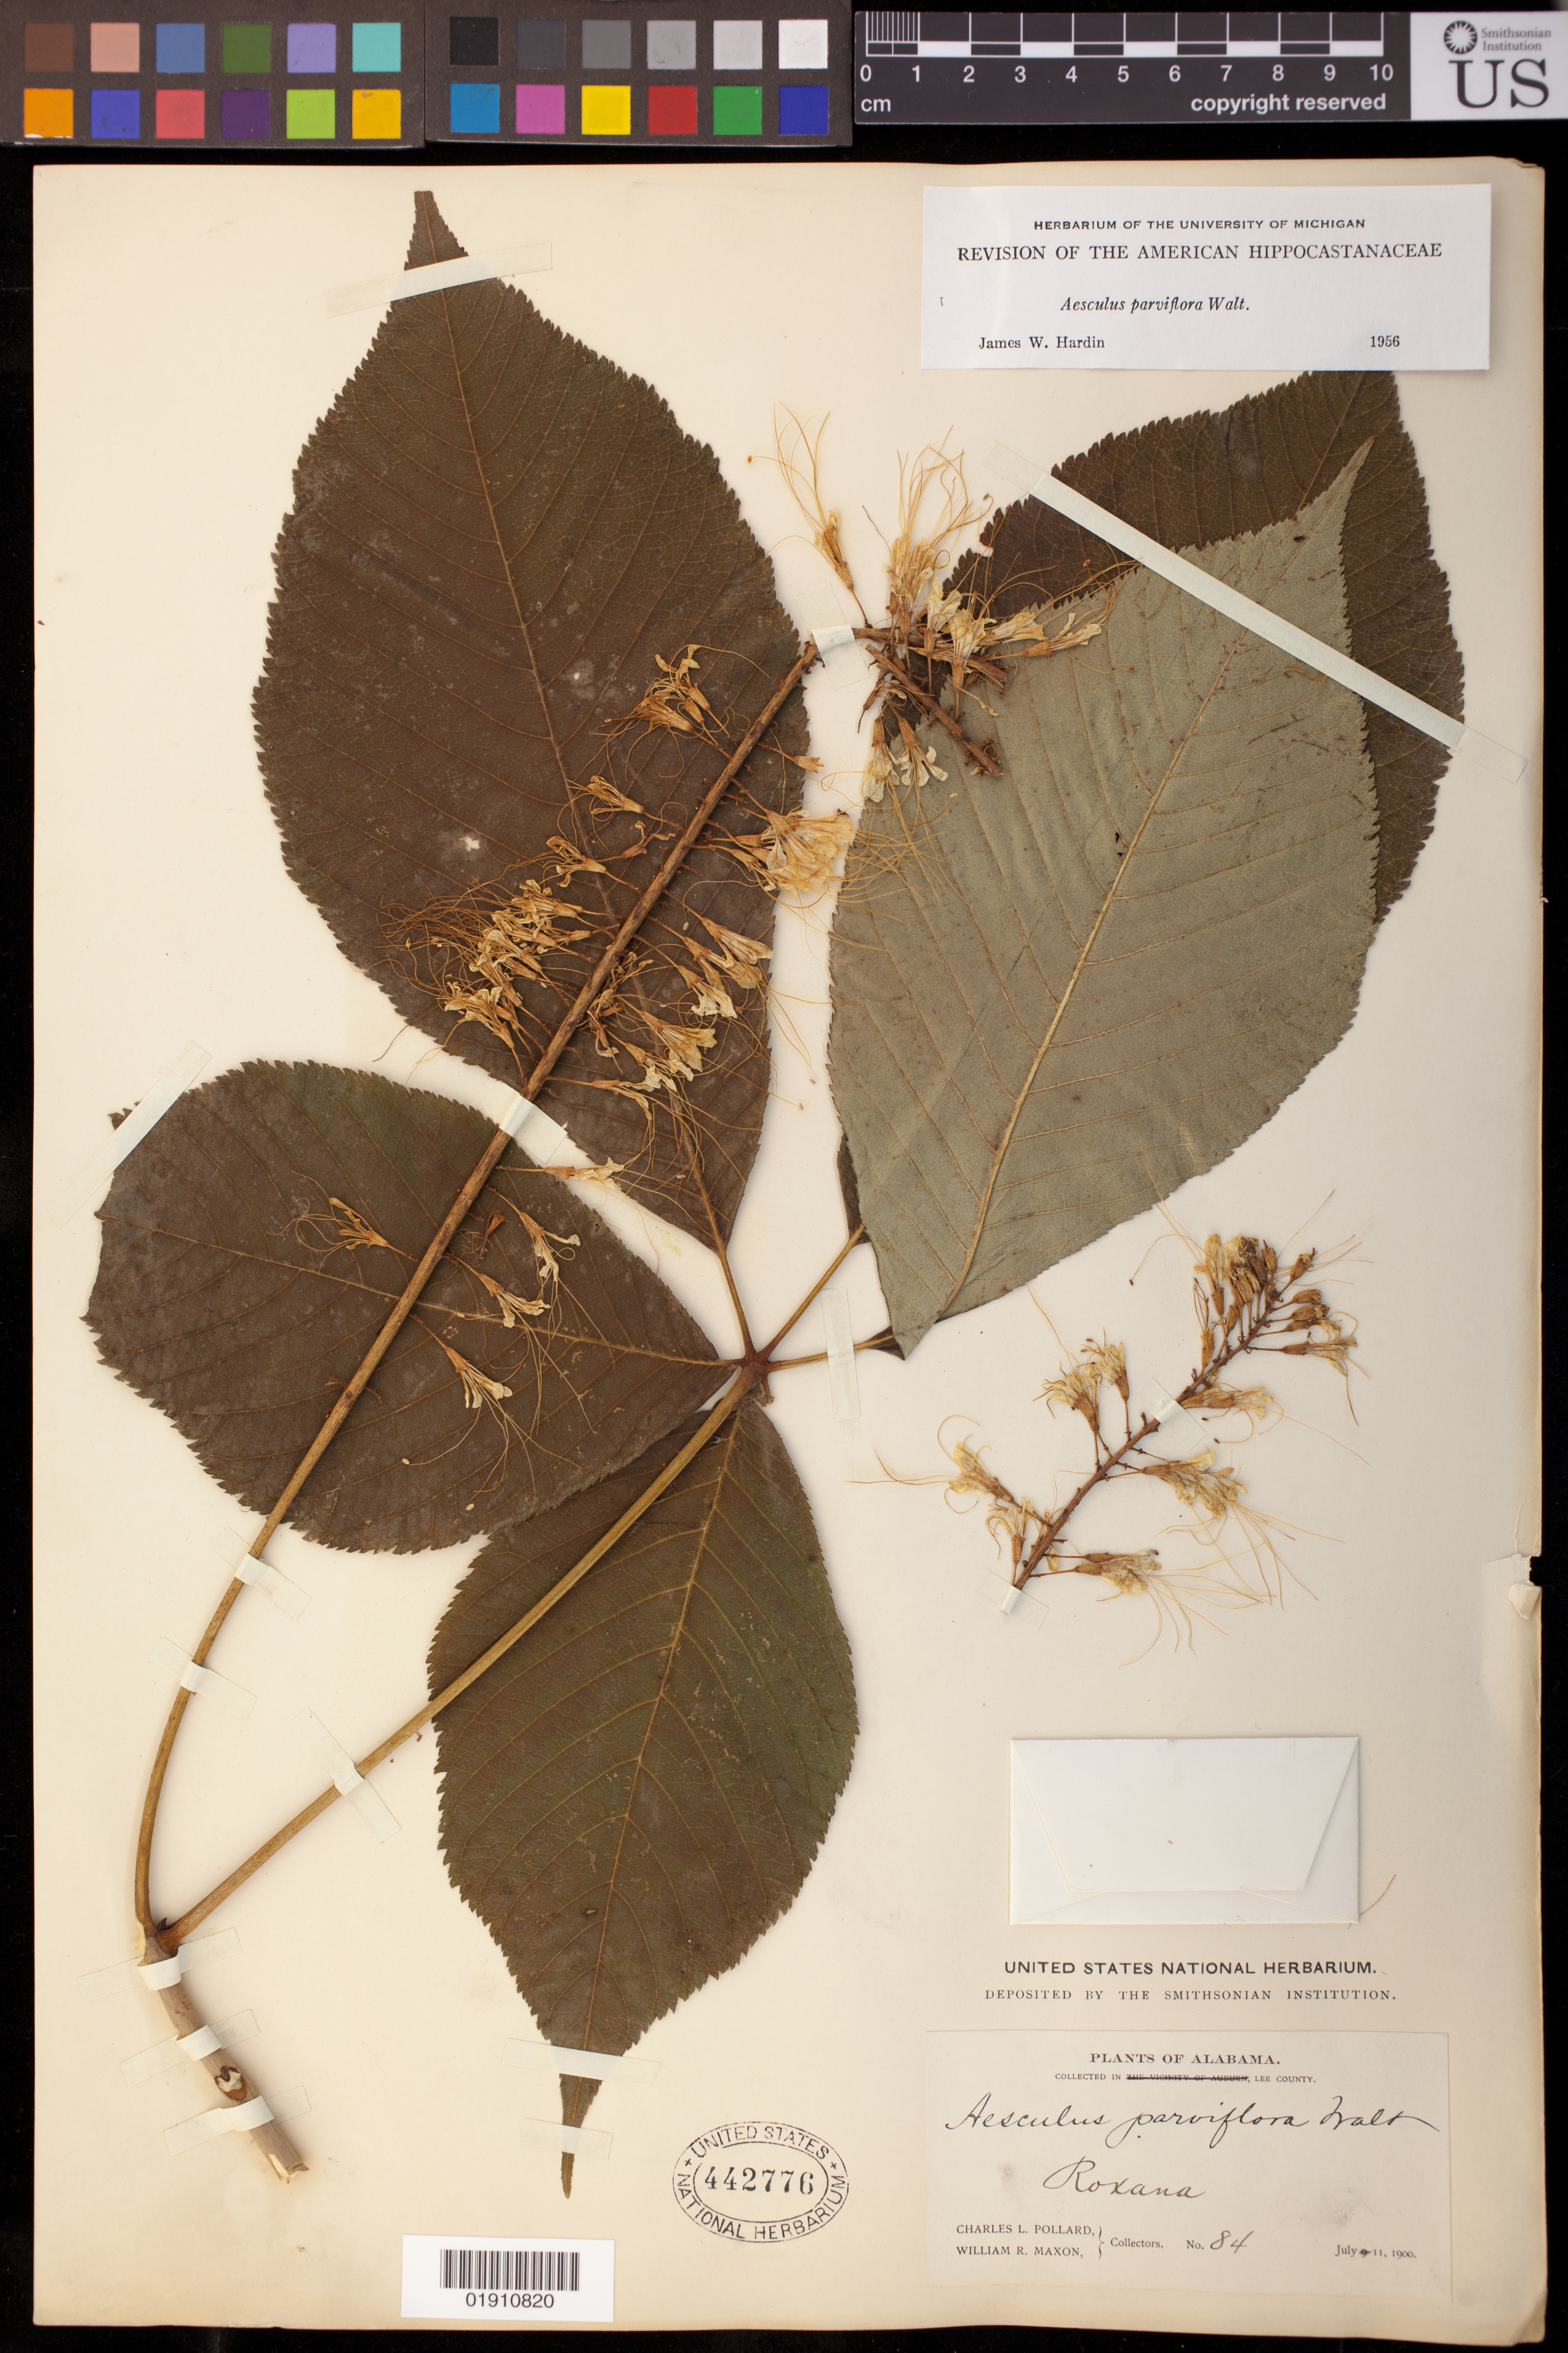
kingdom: Plantae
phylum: Tracheophyta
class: Magnoliopsida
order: Sapindales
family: Sapindaceae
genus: Aesculus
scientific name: Aesculus parviflora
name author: Walter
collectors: C. L. Pollard & W. R. Maxon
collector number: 84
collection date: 1900-07-11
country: United States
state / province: Alabama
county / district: Lee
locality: Roxana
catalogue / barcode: US 442776